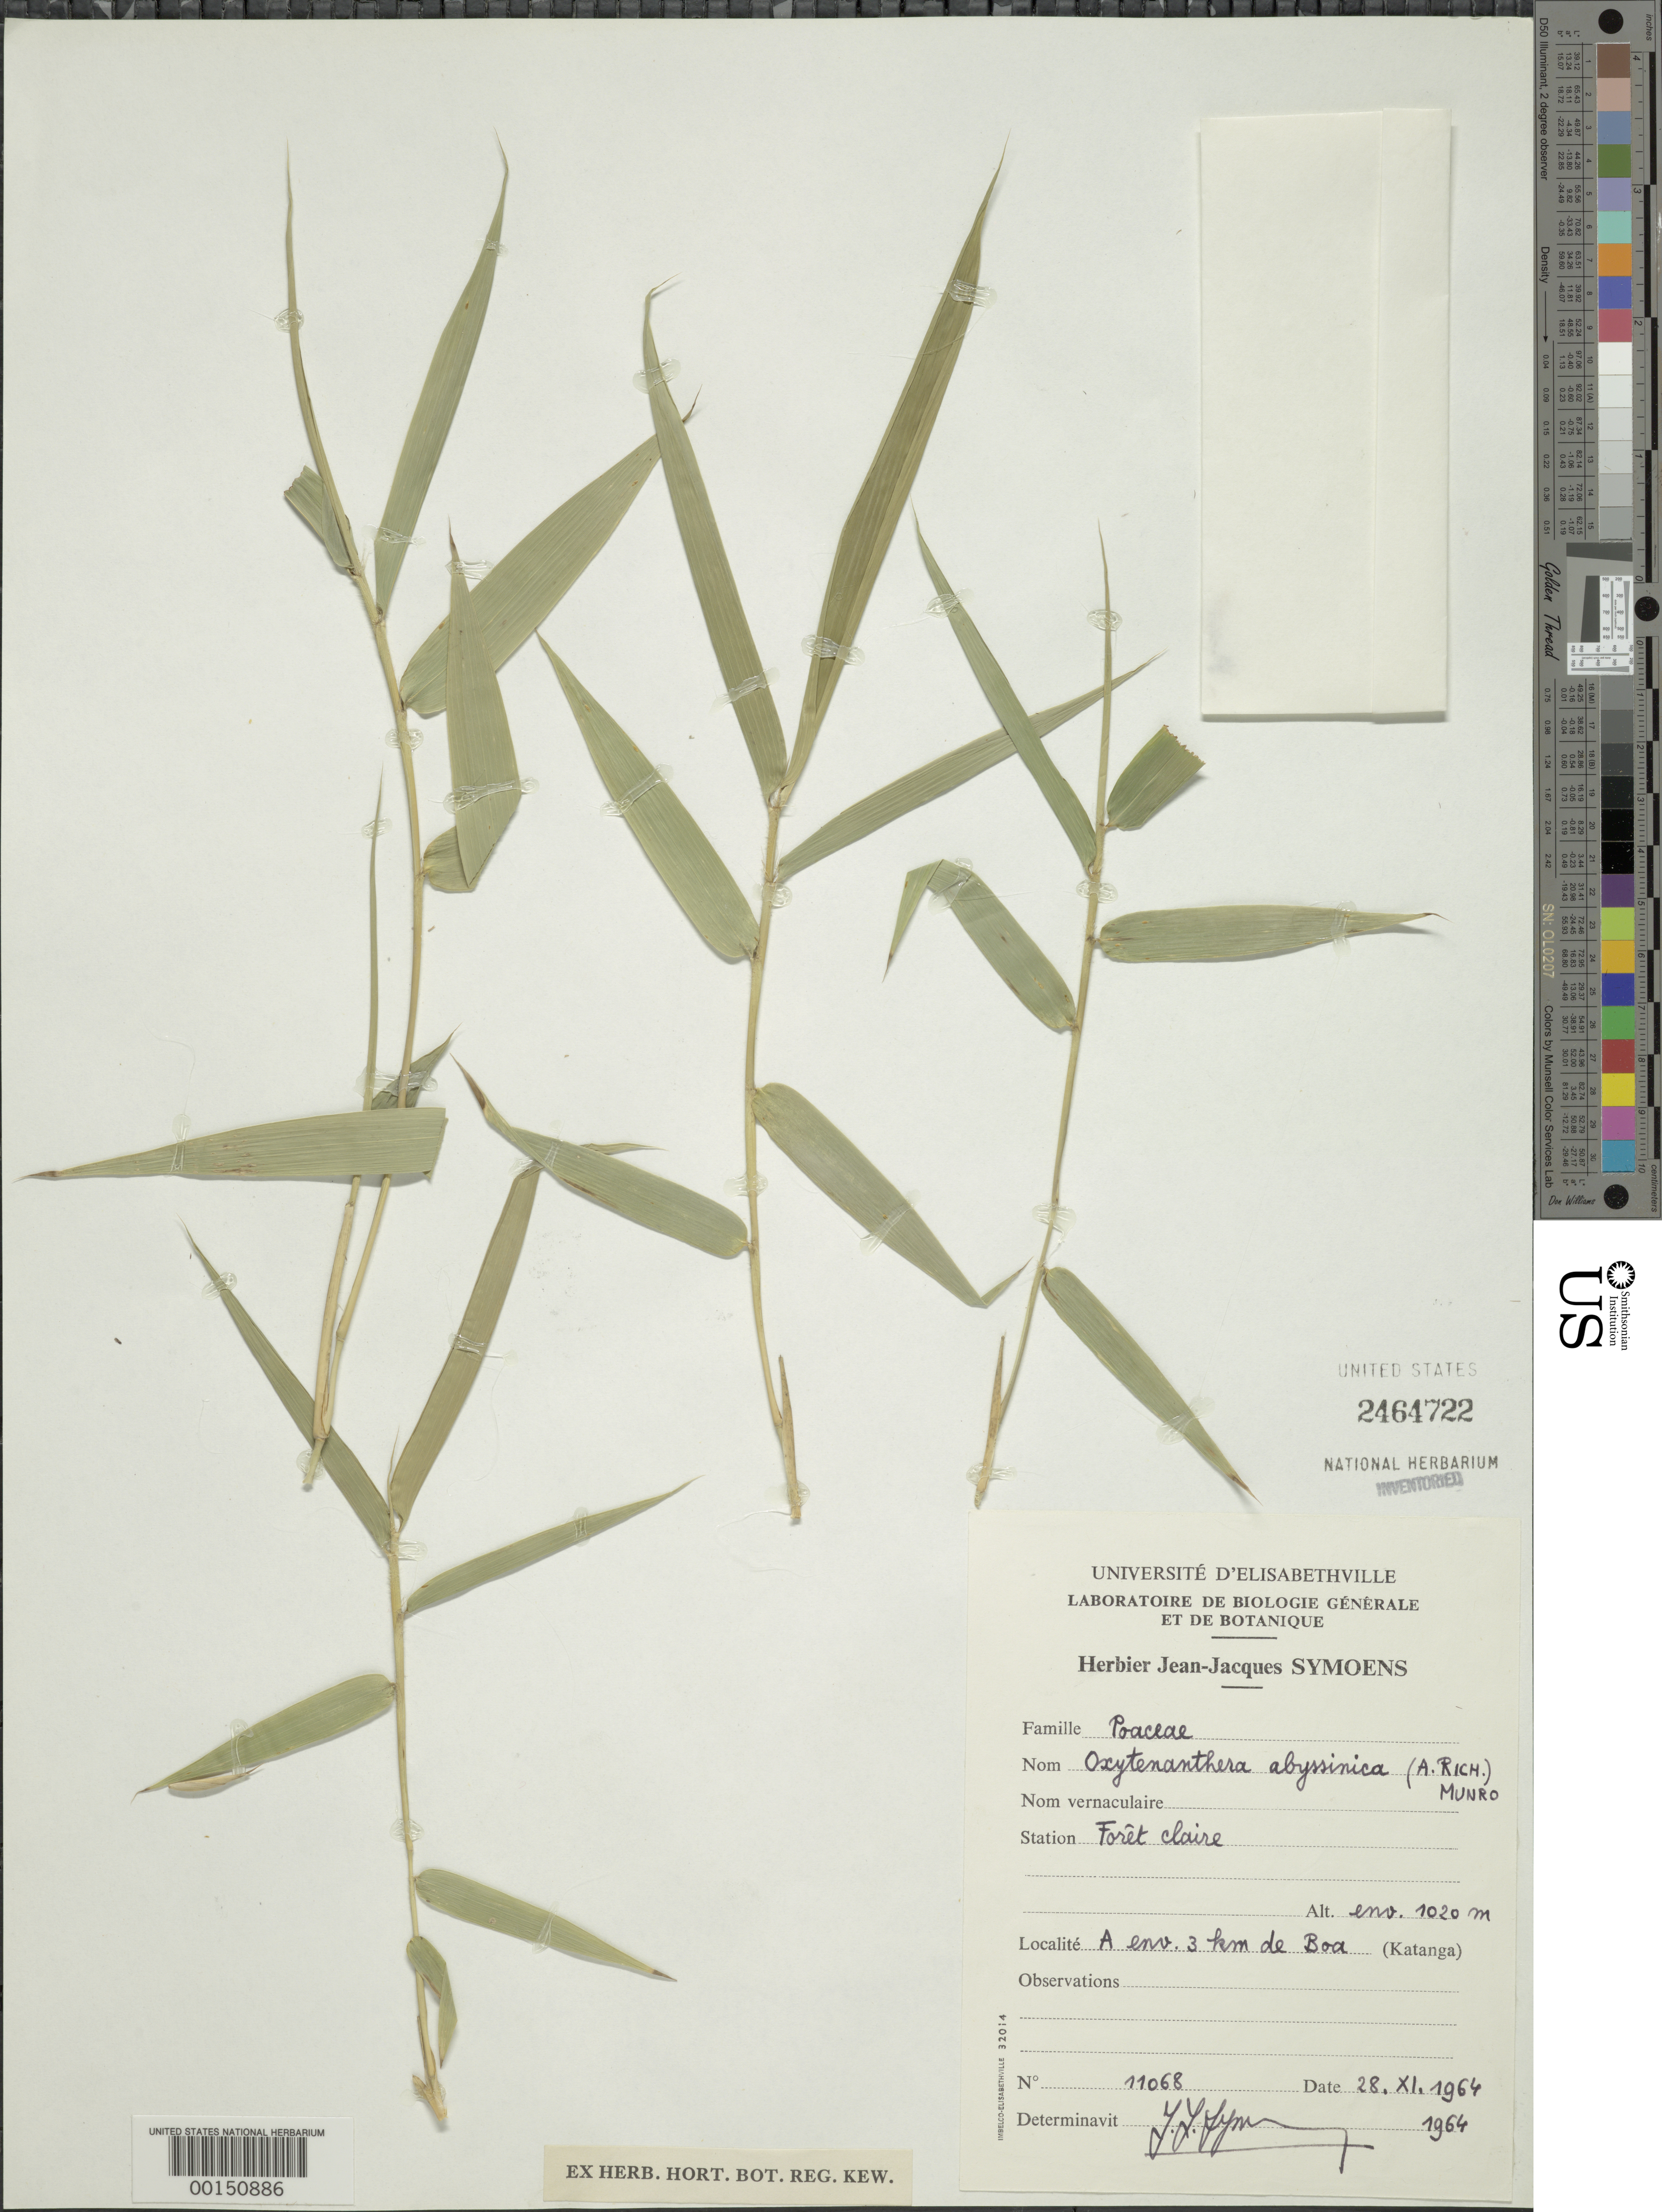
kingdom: Plantae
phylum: Tracheophyta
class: Liliopsida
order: Poales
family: Poaceae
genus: Oxytenanthera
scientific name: Oxytenanthera abyssinica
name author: (A. Rich.) Munro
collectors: J. Symoens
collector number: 11068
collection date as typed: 28 Nov 1964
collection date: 1964-11-28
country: Congo, Democratic Republic of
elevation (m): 1020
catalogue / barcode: US 2464722